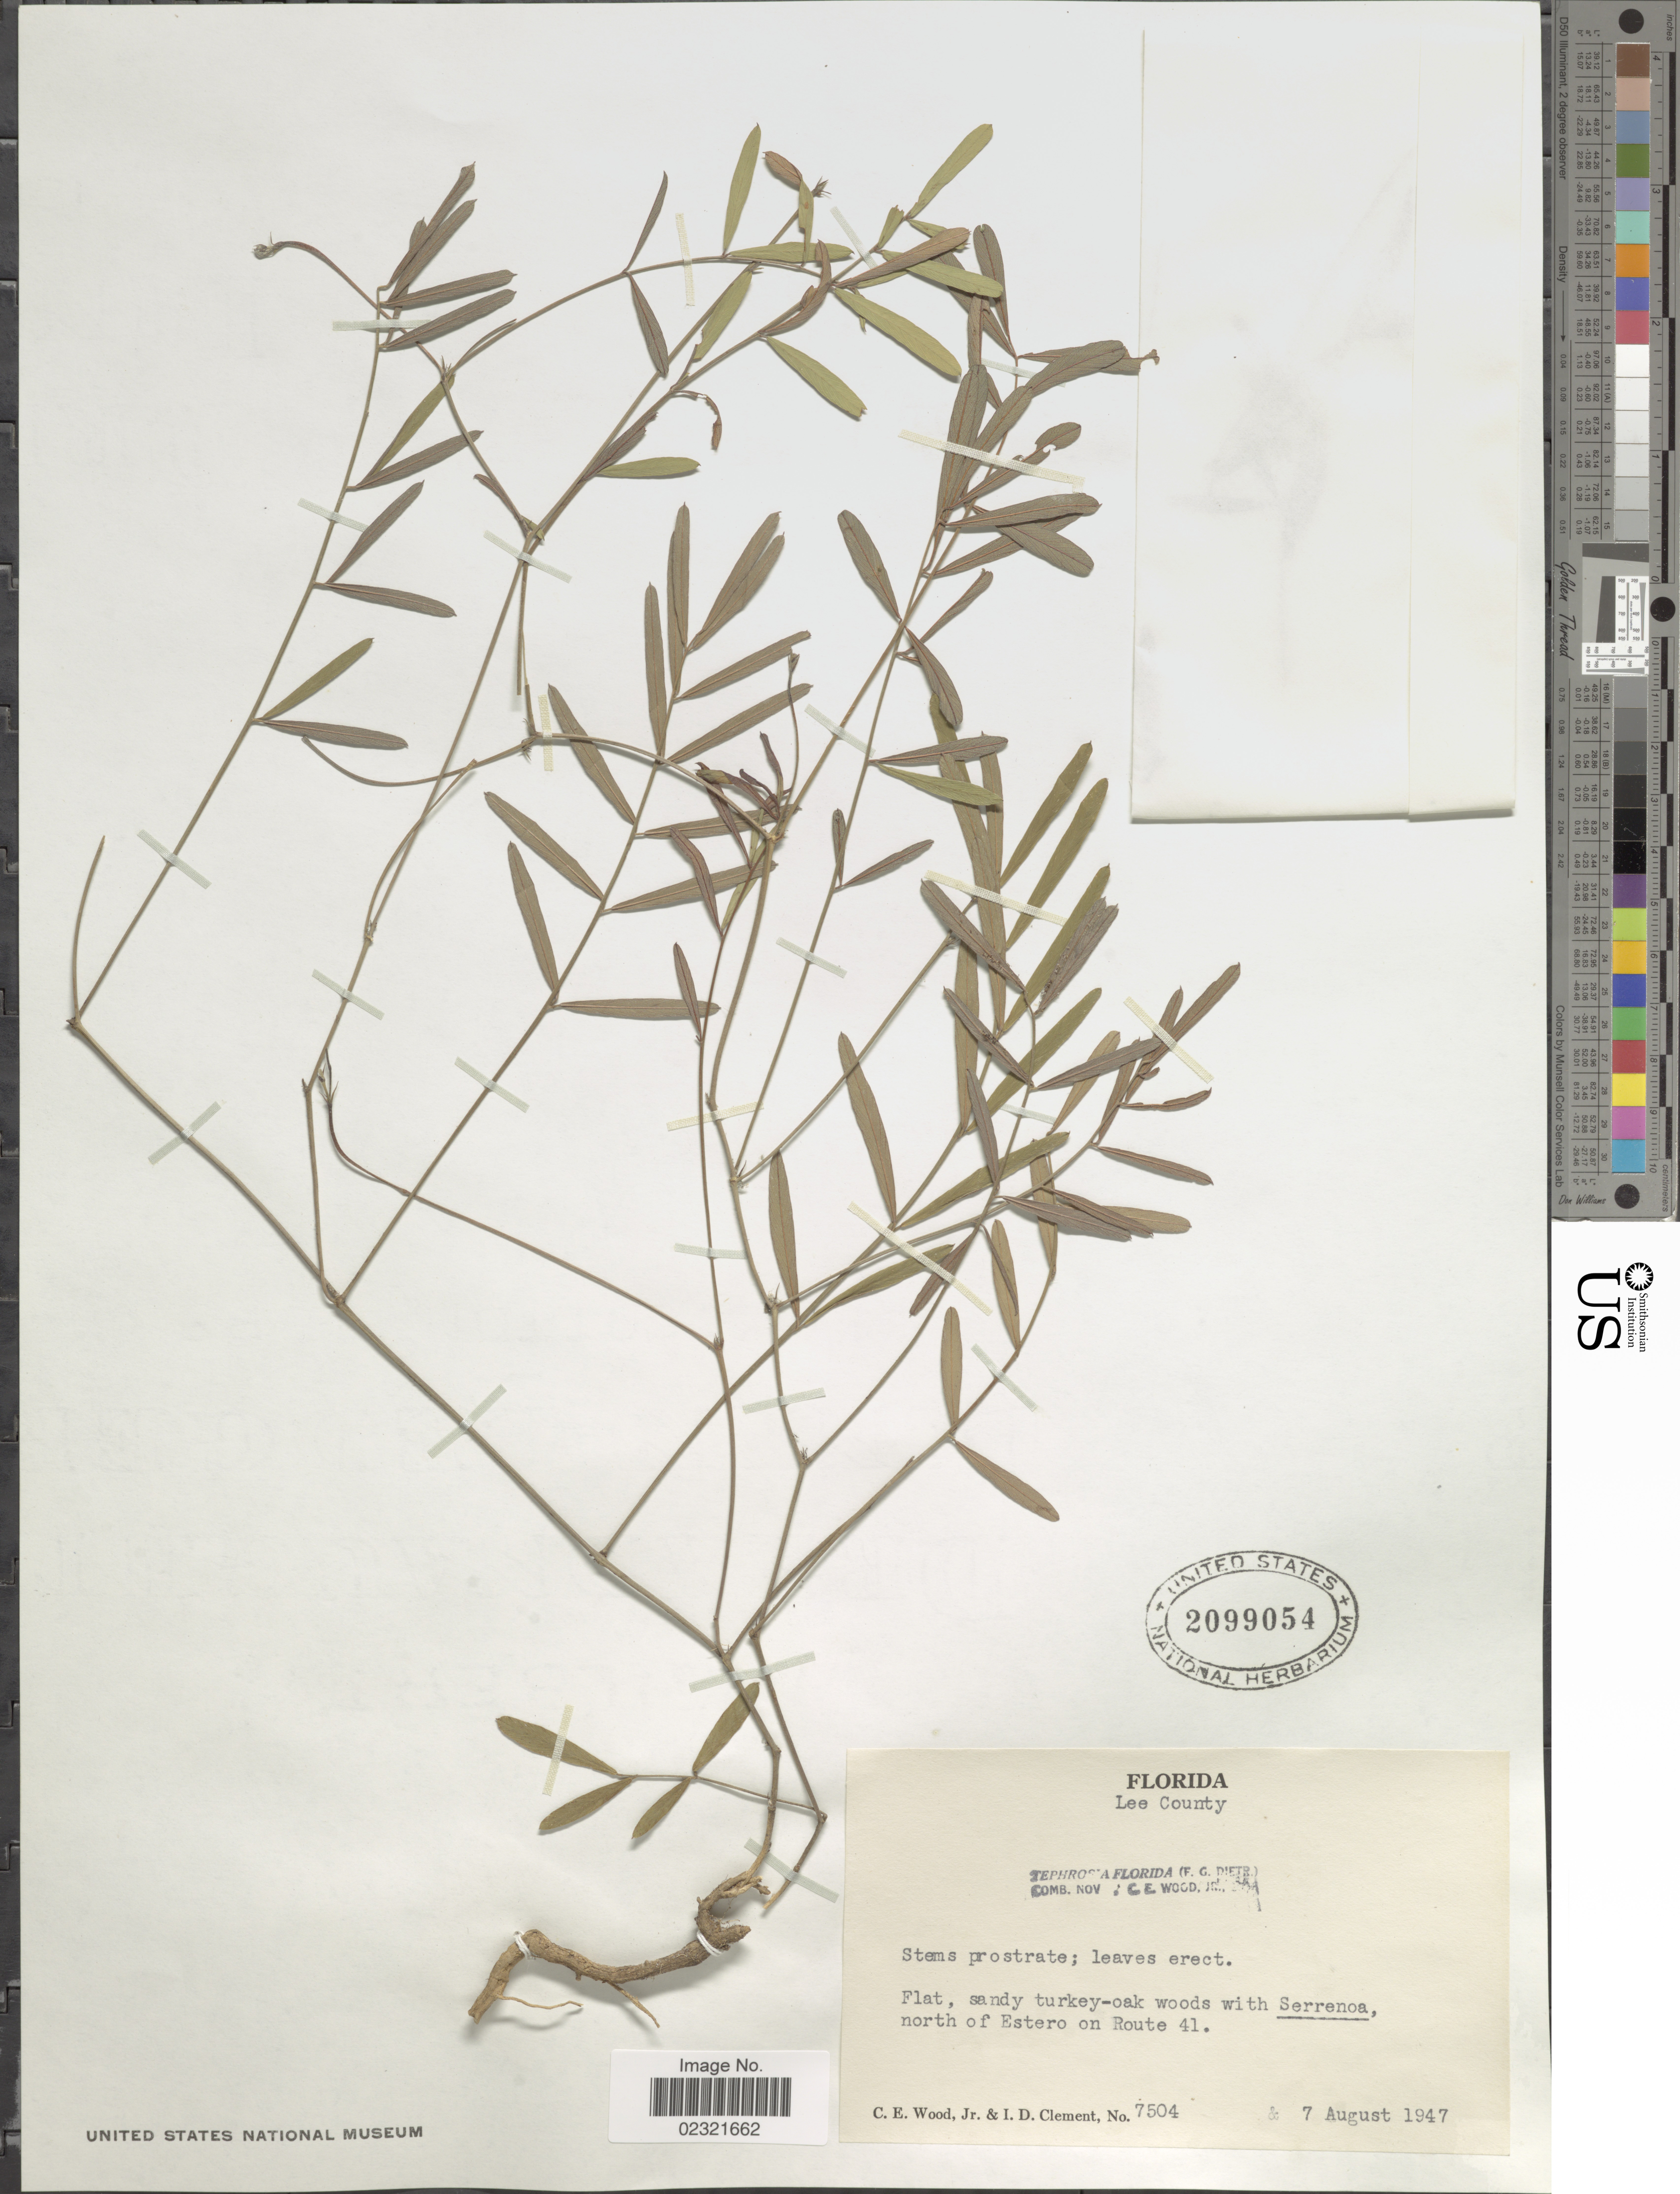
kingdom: Plantae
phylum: Tracheophyta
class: Magnoliopsida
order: Fabales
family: Fabaceae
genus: Tephrosia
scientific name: Tephrosia florida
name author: (Dietr.) C.E. Wood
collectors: C. Wood & I. Clement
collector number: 7504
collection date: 1947-08-07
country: United States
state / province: Florida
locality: Lee County, Flat, andy turkey-oak woods Serrenoa, north of Estero on Route 41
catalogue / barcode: US 2099054